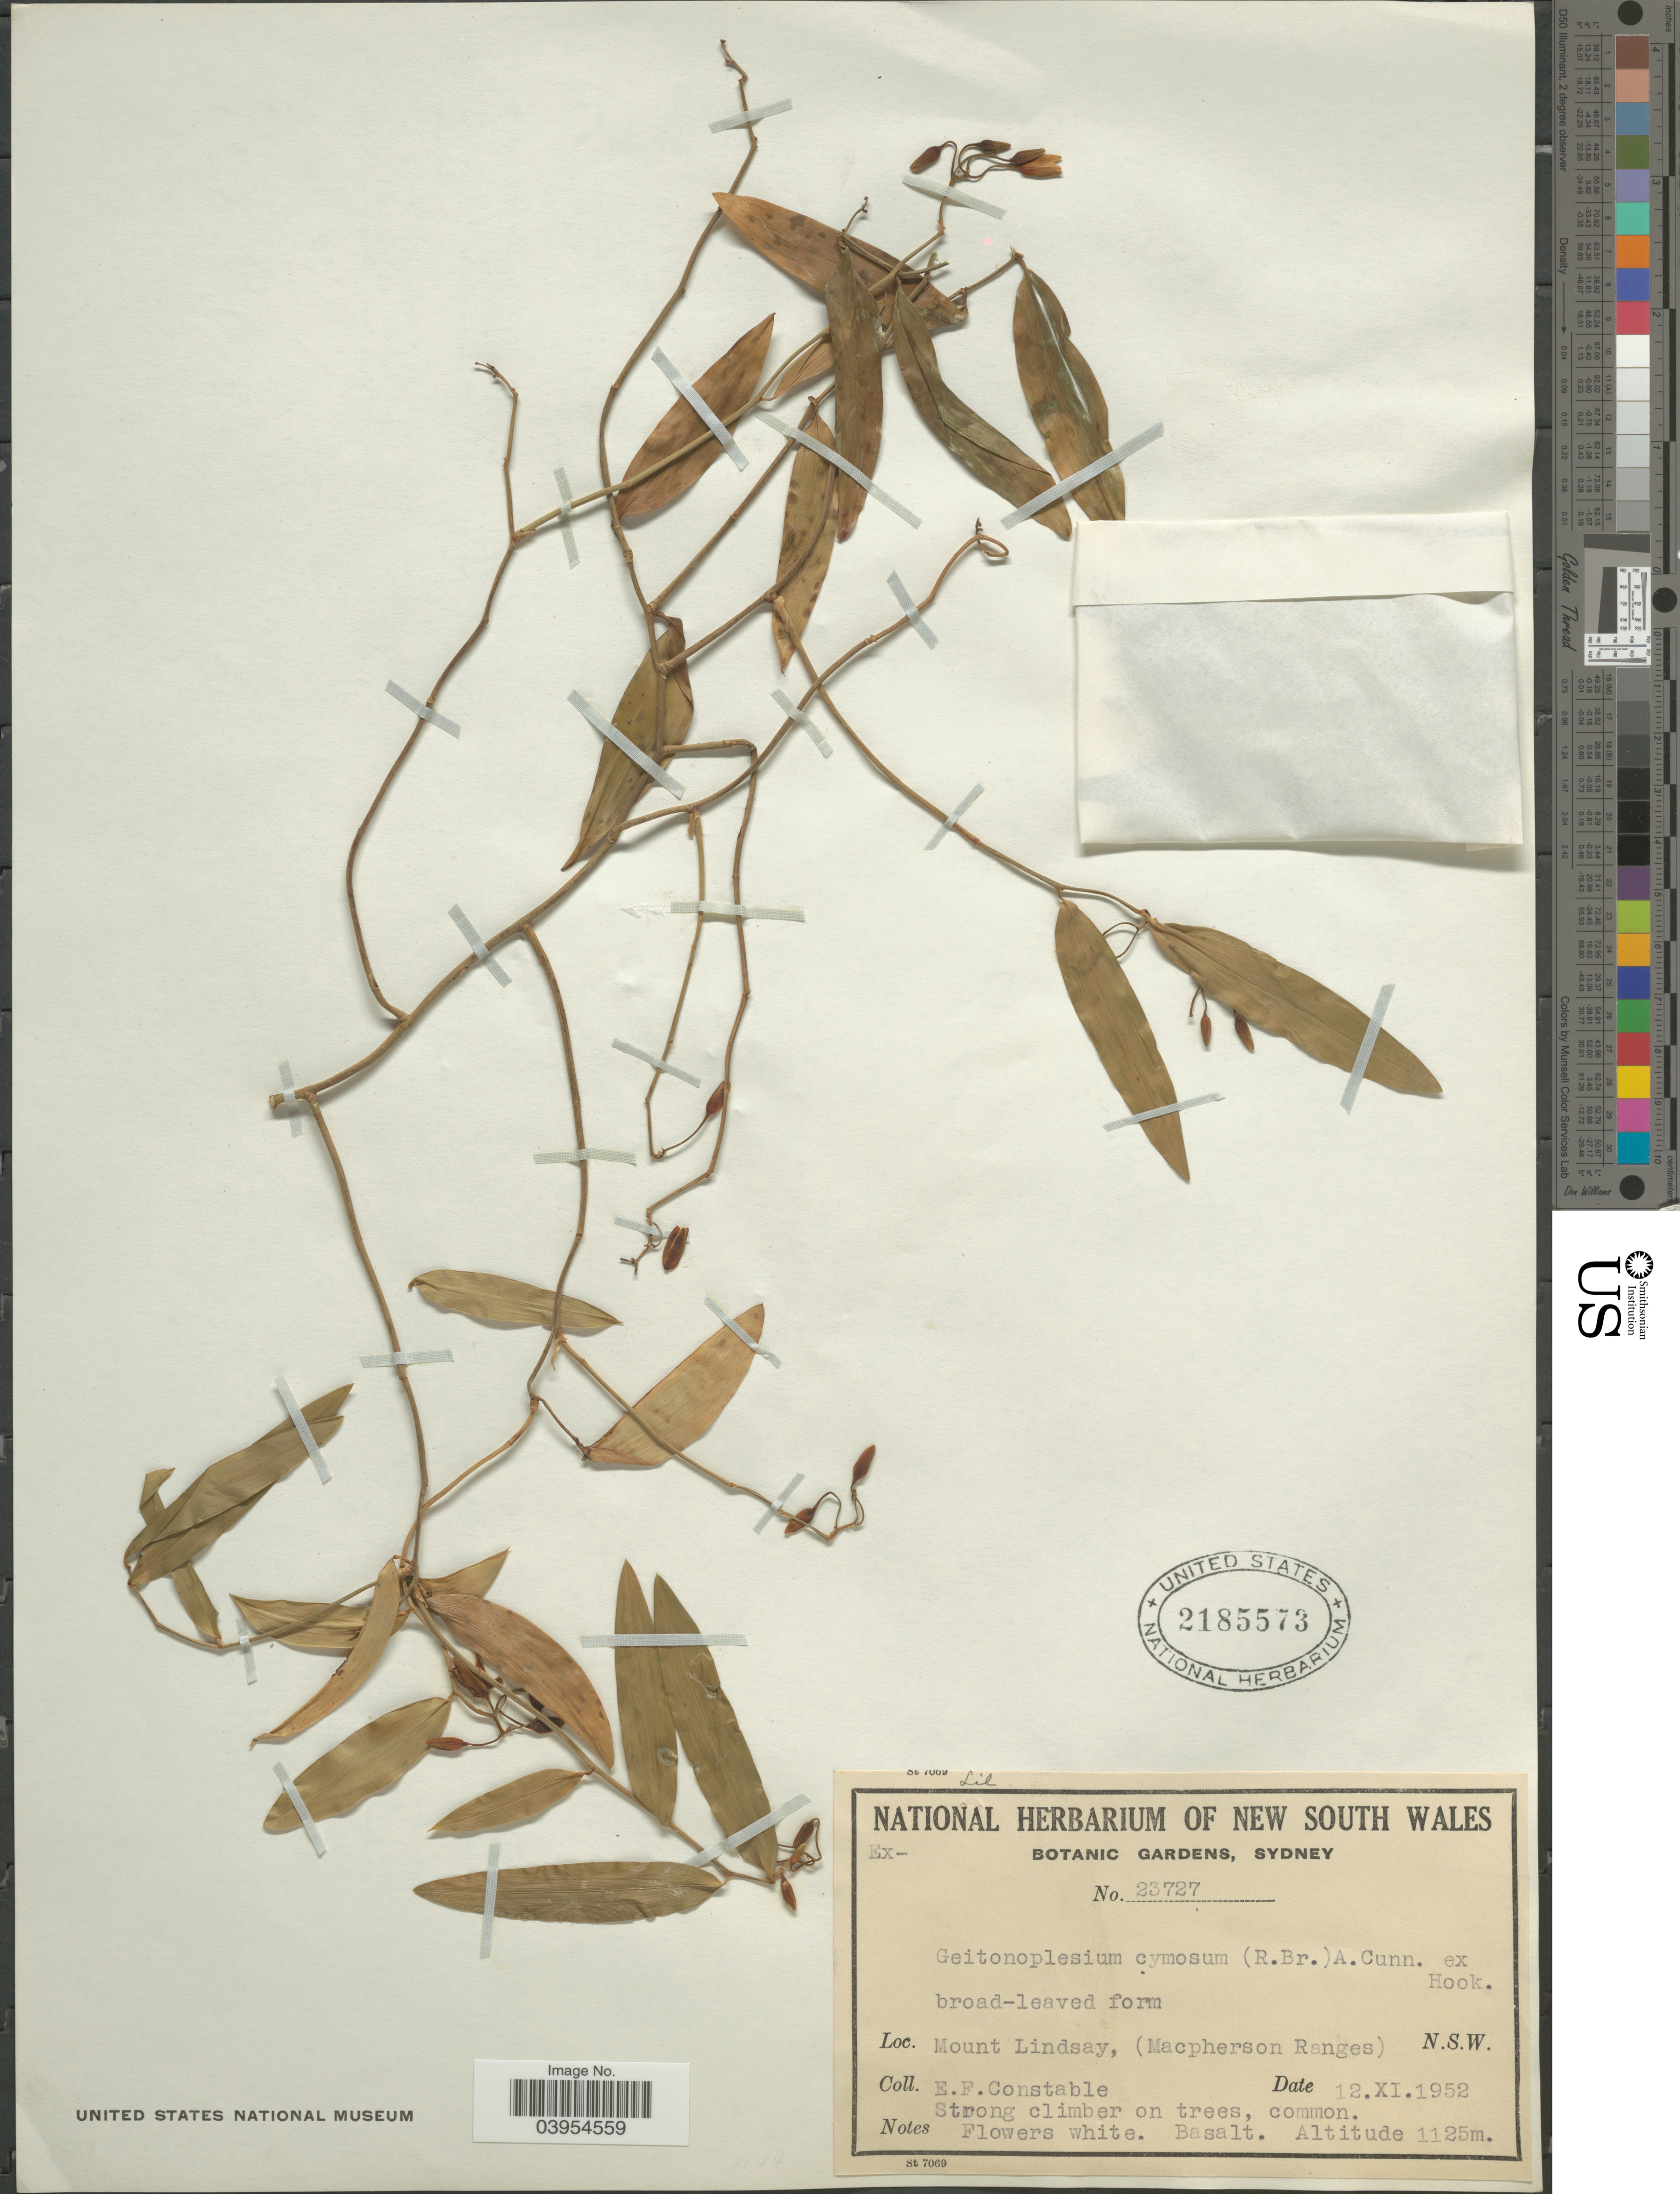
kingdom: Plantae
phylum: Tracheophyta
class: Liliopsida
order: Asparagales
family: Asphodelaceae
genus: Geitonoplesium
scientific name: Geitonoplesium cymosum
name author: (R. Br.) A. Cunn. ex Hook.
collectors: E. F. Constable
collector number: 23727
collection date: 1952-11-12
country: Australia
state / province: New South Wales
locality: Mount Lindsay, (Macpherson Ranges).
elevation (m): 1125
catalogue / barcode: US 2185573